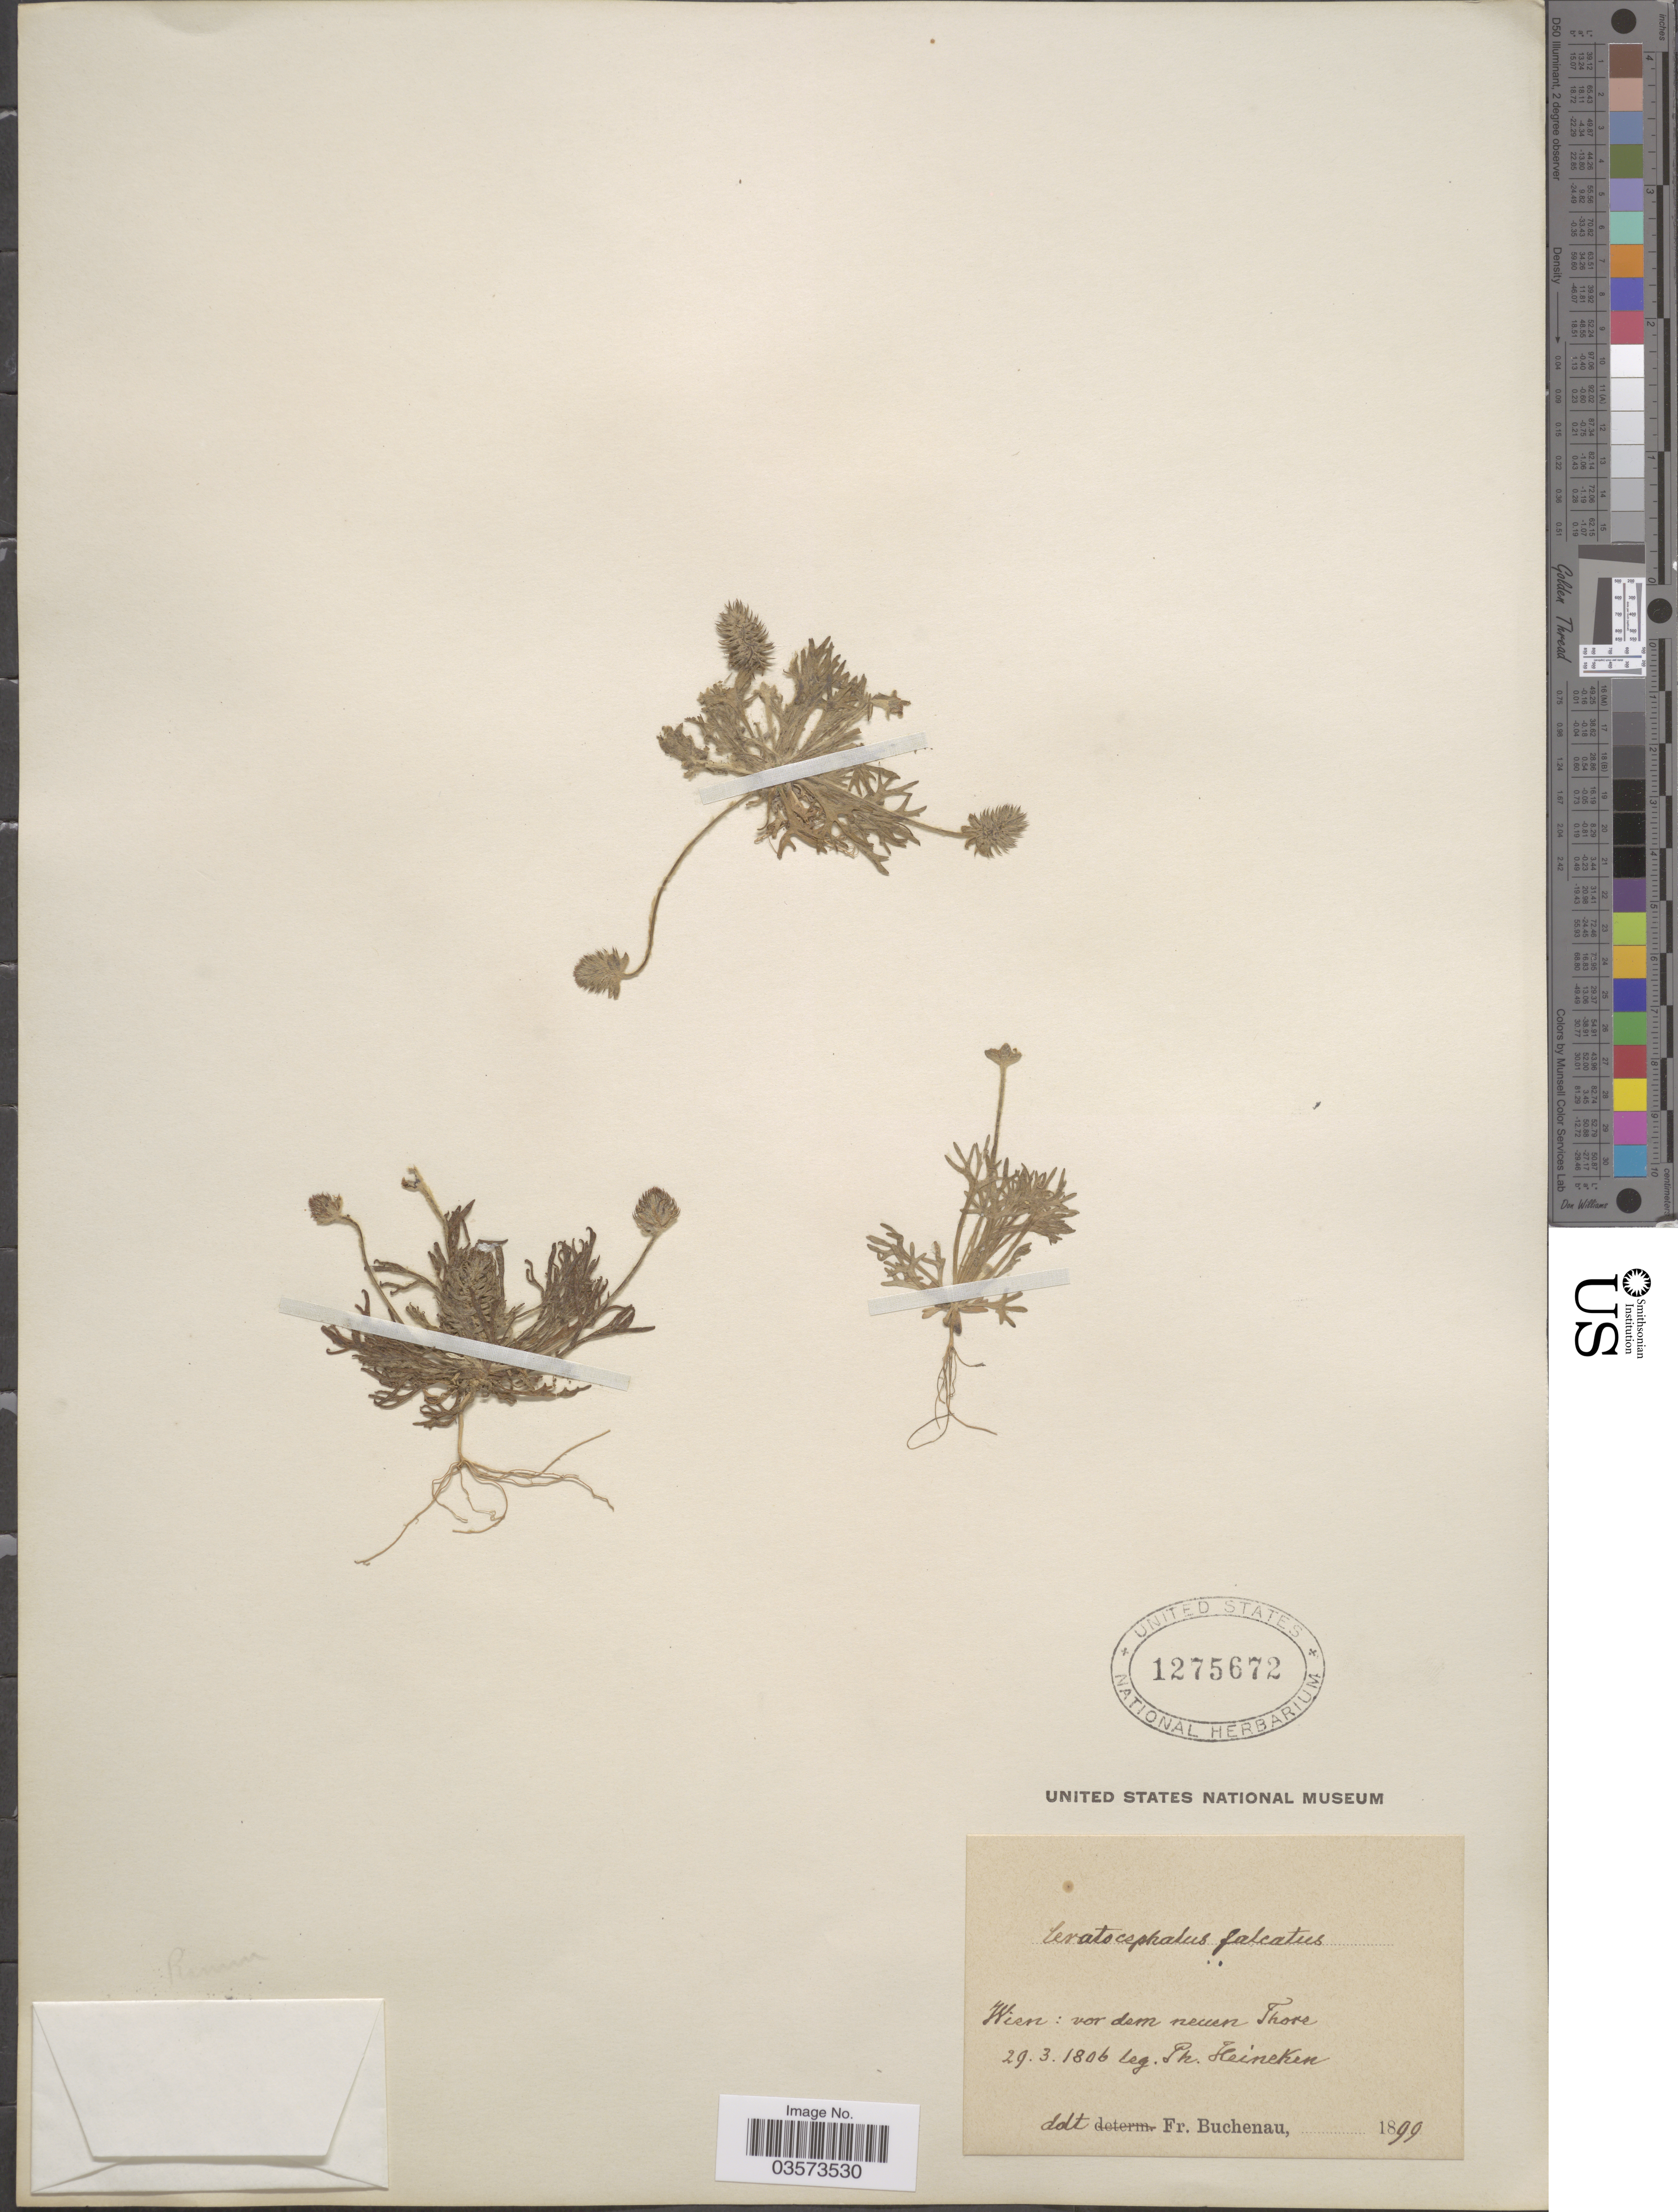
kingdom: Plantae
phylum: Tracheophyta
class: Magnoliopsida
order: Ranunculales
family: Ranunculaceae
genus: Ceratocephalus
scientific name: Ceratocephalus falcatus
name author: (L.) Pers.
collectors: P. Heineken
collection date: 1806-03-29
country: Austria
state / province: Wien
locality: Vor dem neuen Thors.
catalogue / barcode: US 1275672